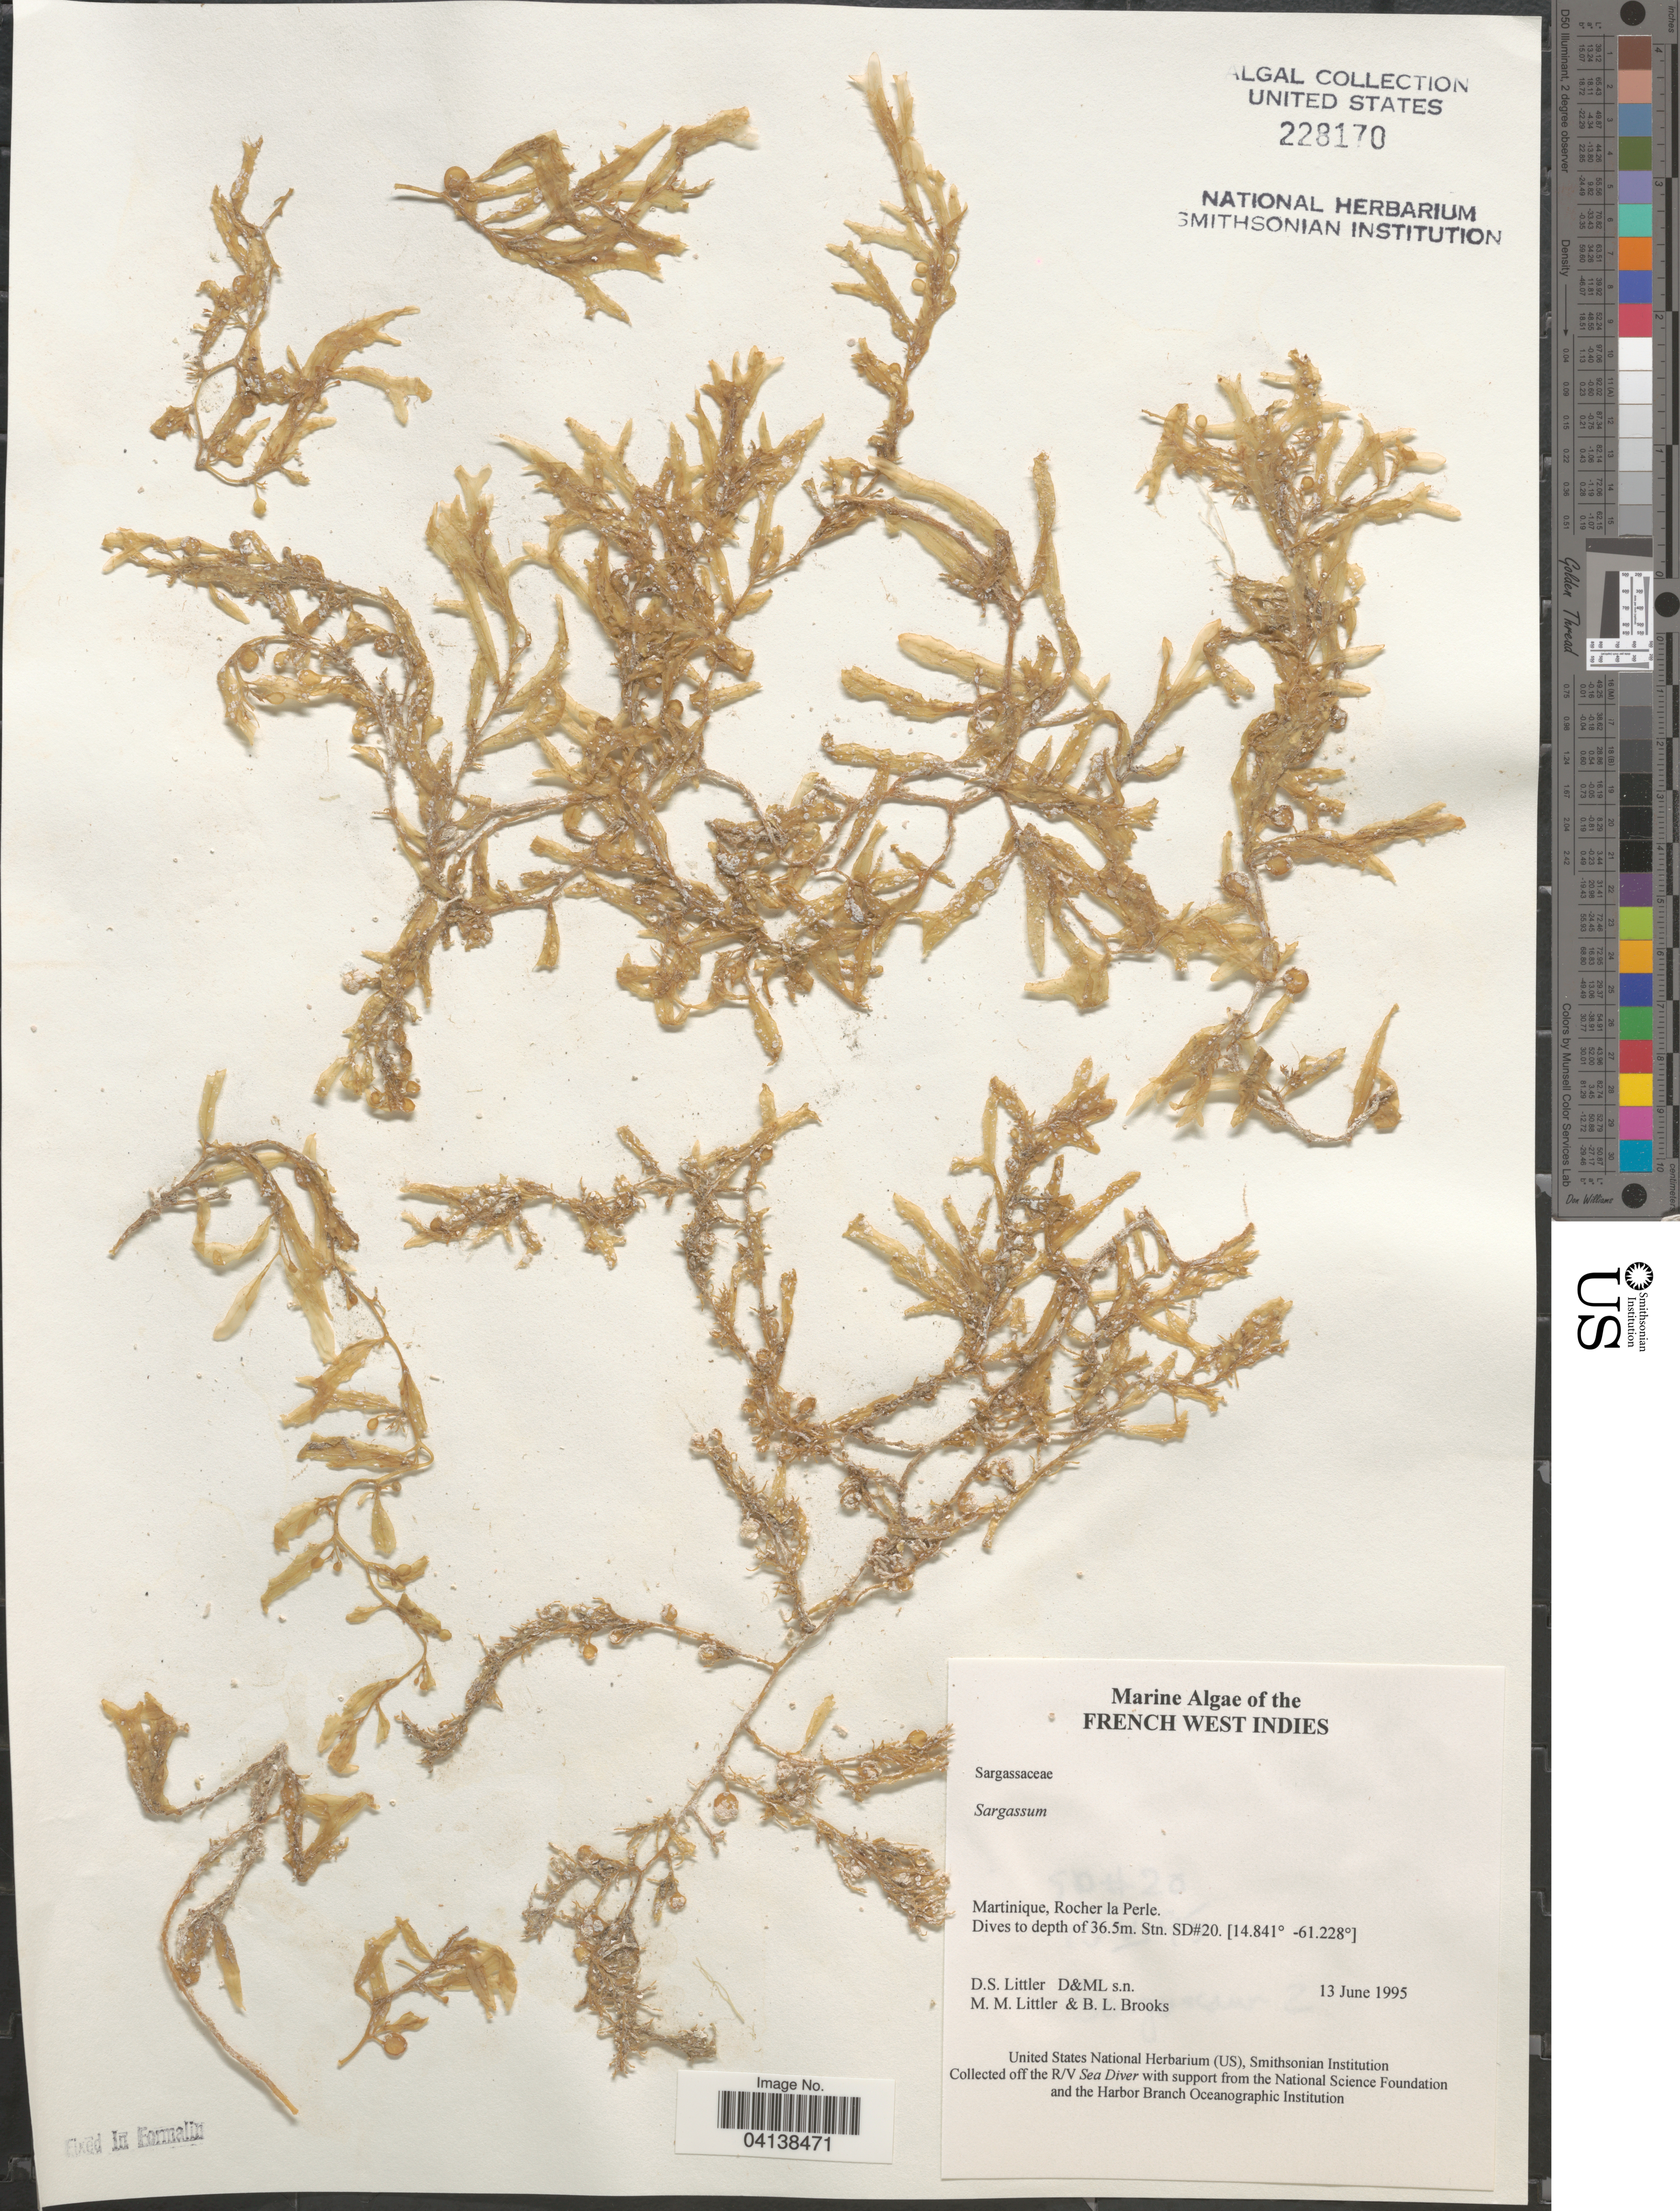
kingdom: Chromista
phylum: Ochrophyta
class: Phaeophyceae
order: Fucales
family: Sargassaceae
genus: Sargassum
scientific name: Sargassum sp.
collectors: D. S. Littler & B. Brooks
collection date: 1995-06-13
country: Martinique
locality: French West Indies. Rocher la Perle. Stn. SD#20.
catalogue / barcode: US 228170